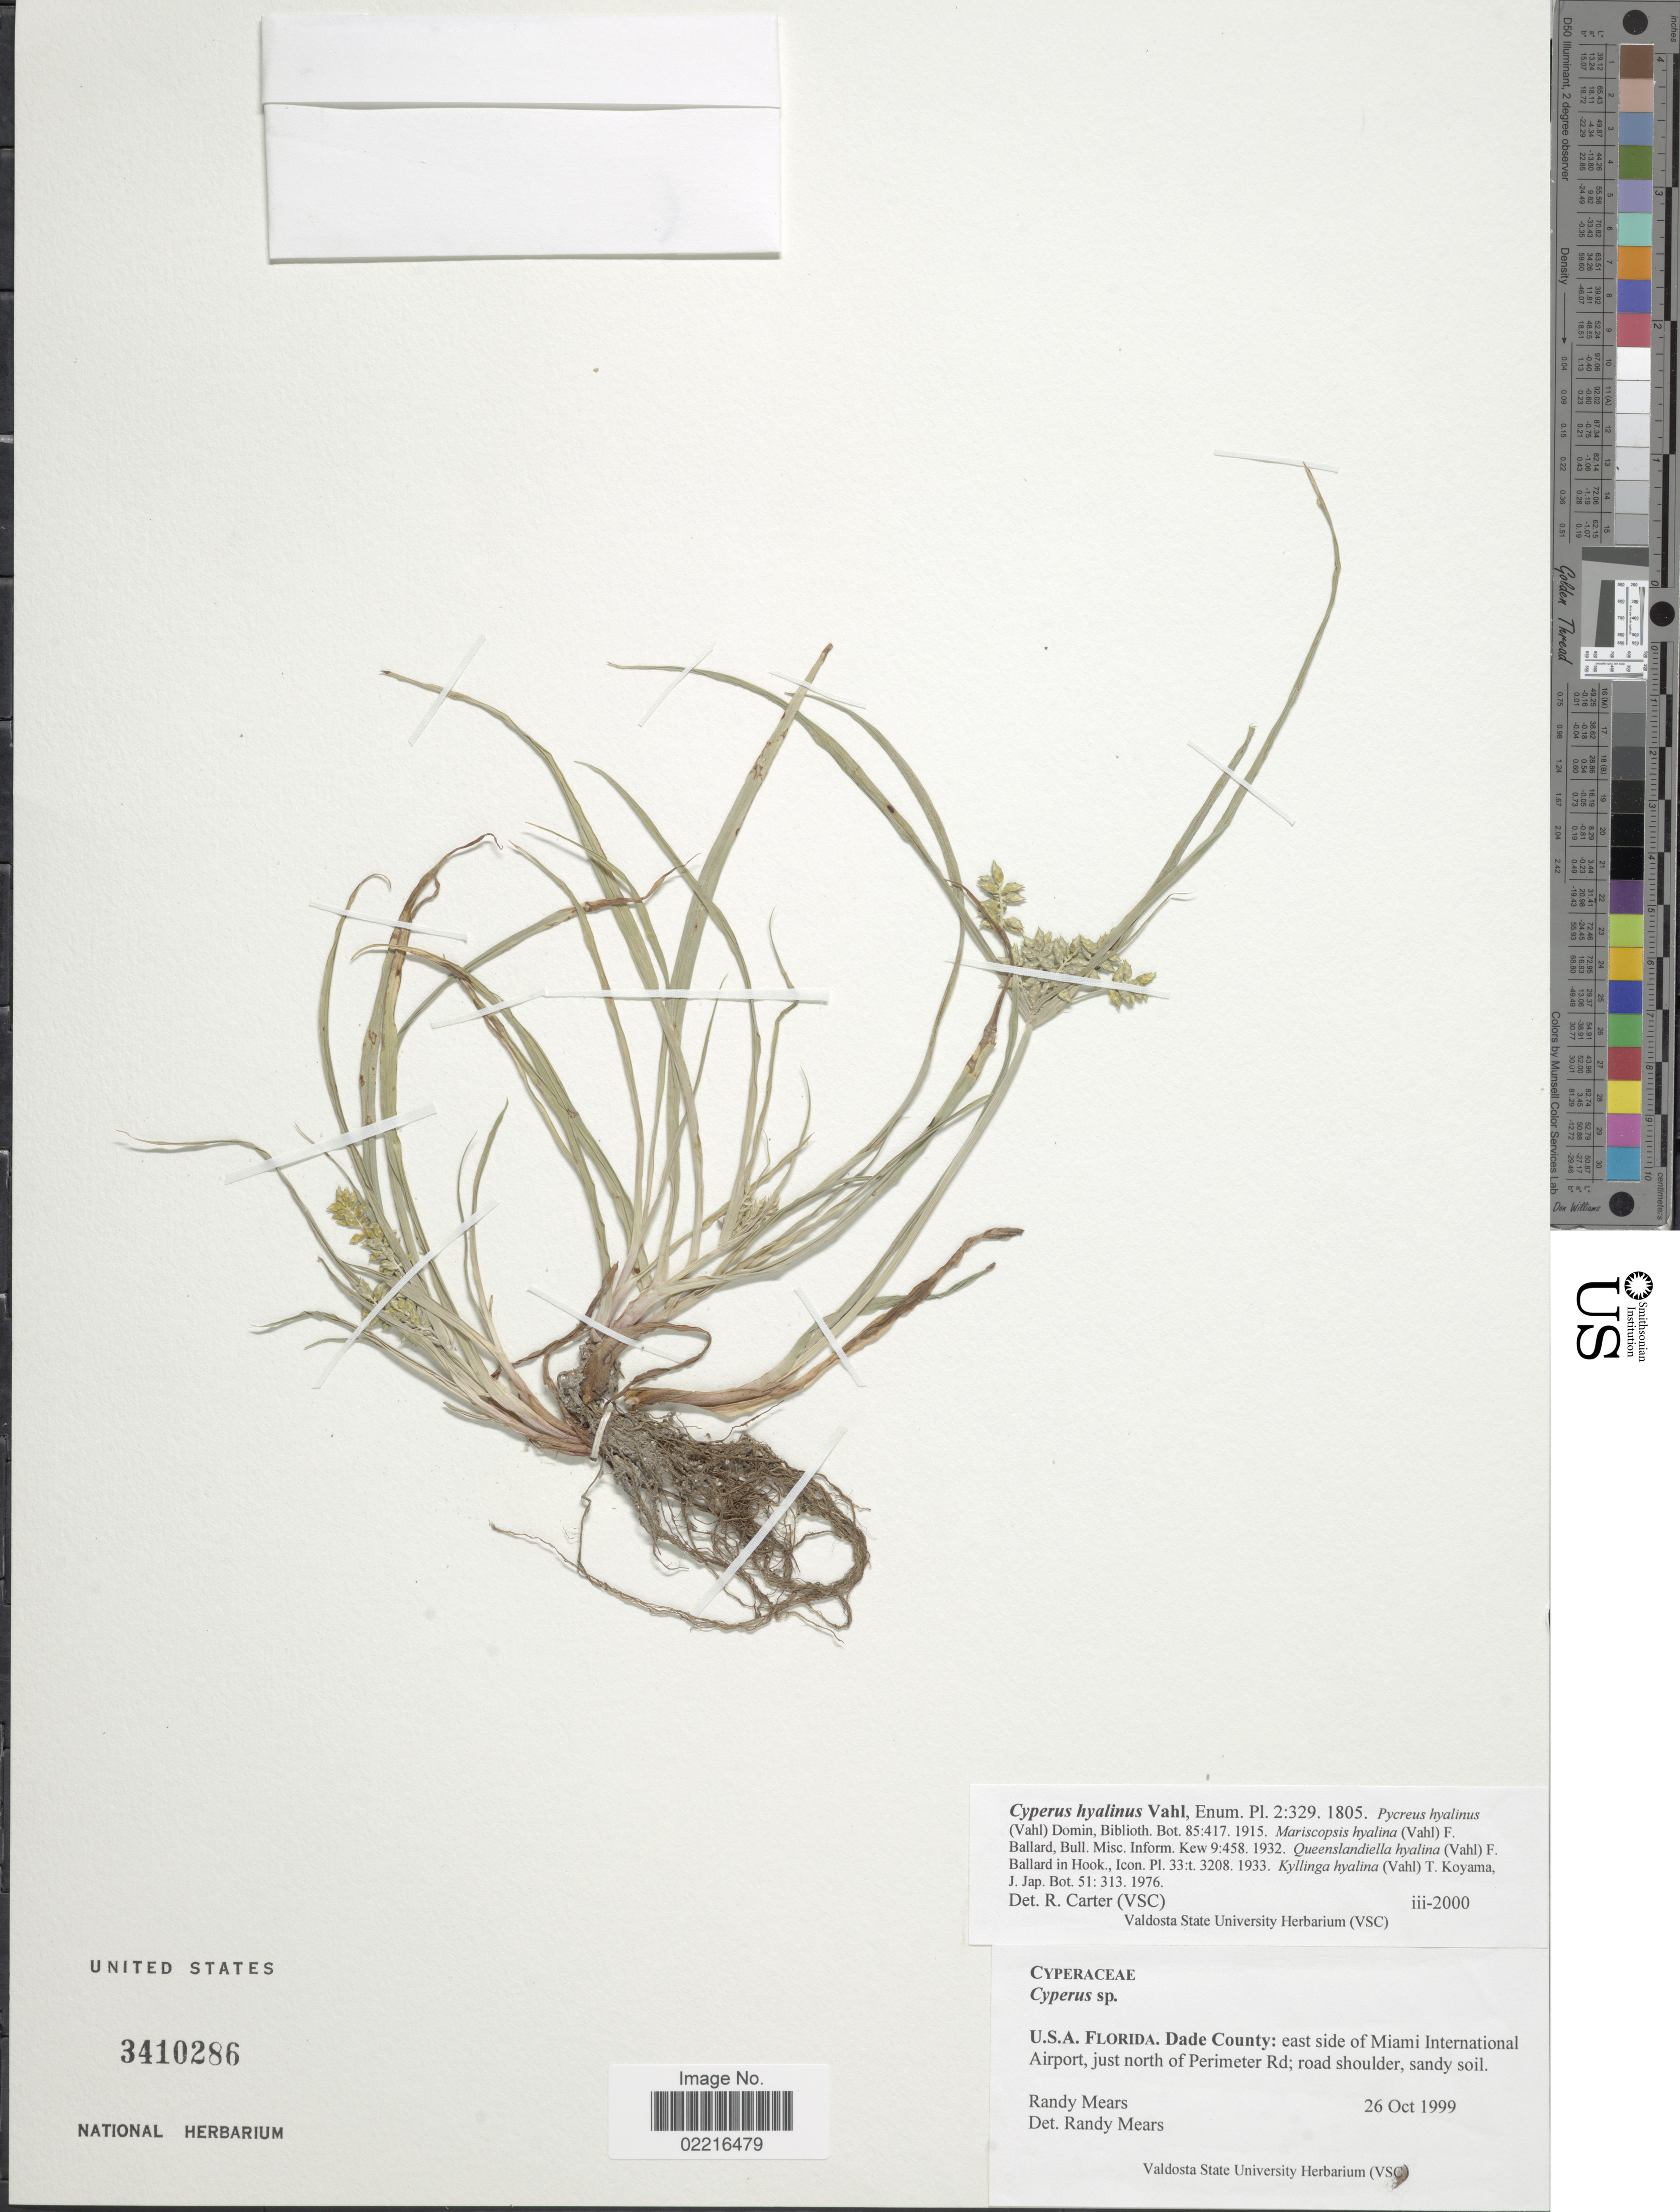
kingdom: Plantae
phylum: Tracheophyta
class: Liliopsida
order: Poales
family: Cyperaceae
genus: Cyperus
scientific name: Cyperus hyalinus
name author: Vahl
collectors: R. Mears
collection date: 1999-10-26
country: United States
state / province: Florida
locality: U.S.A., Dade County, east side of Miami International Airport, just north of Perimeter Rd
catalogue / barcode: US 3410286